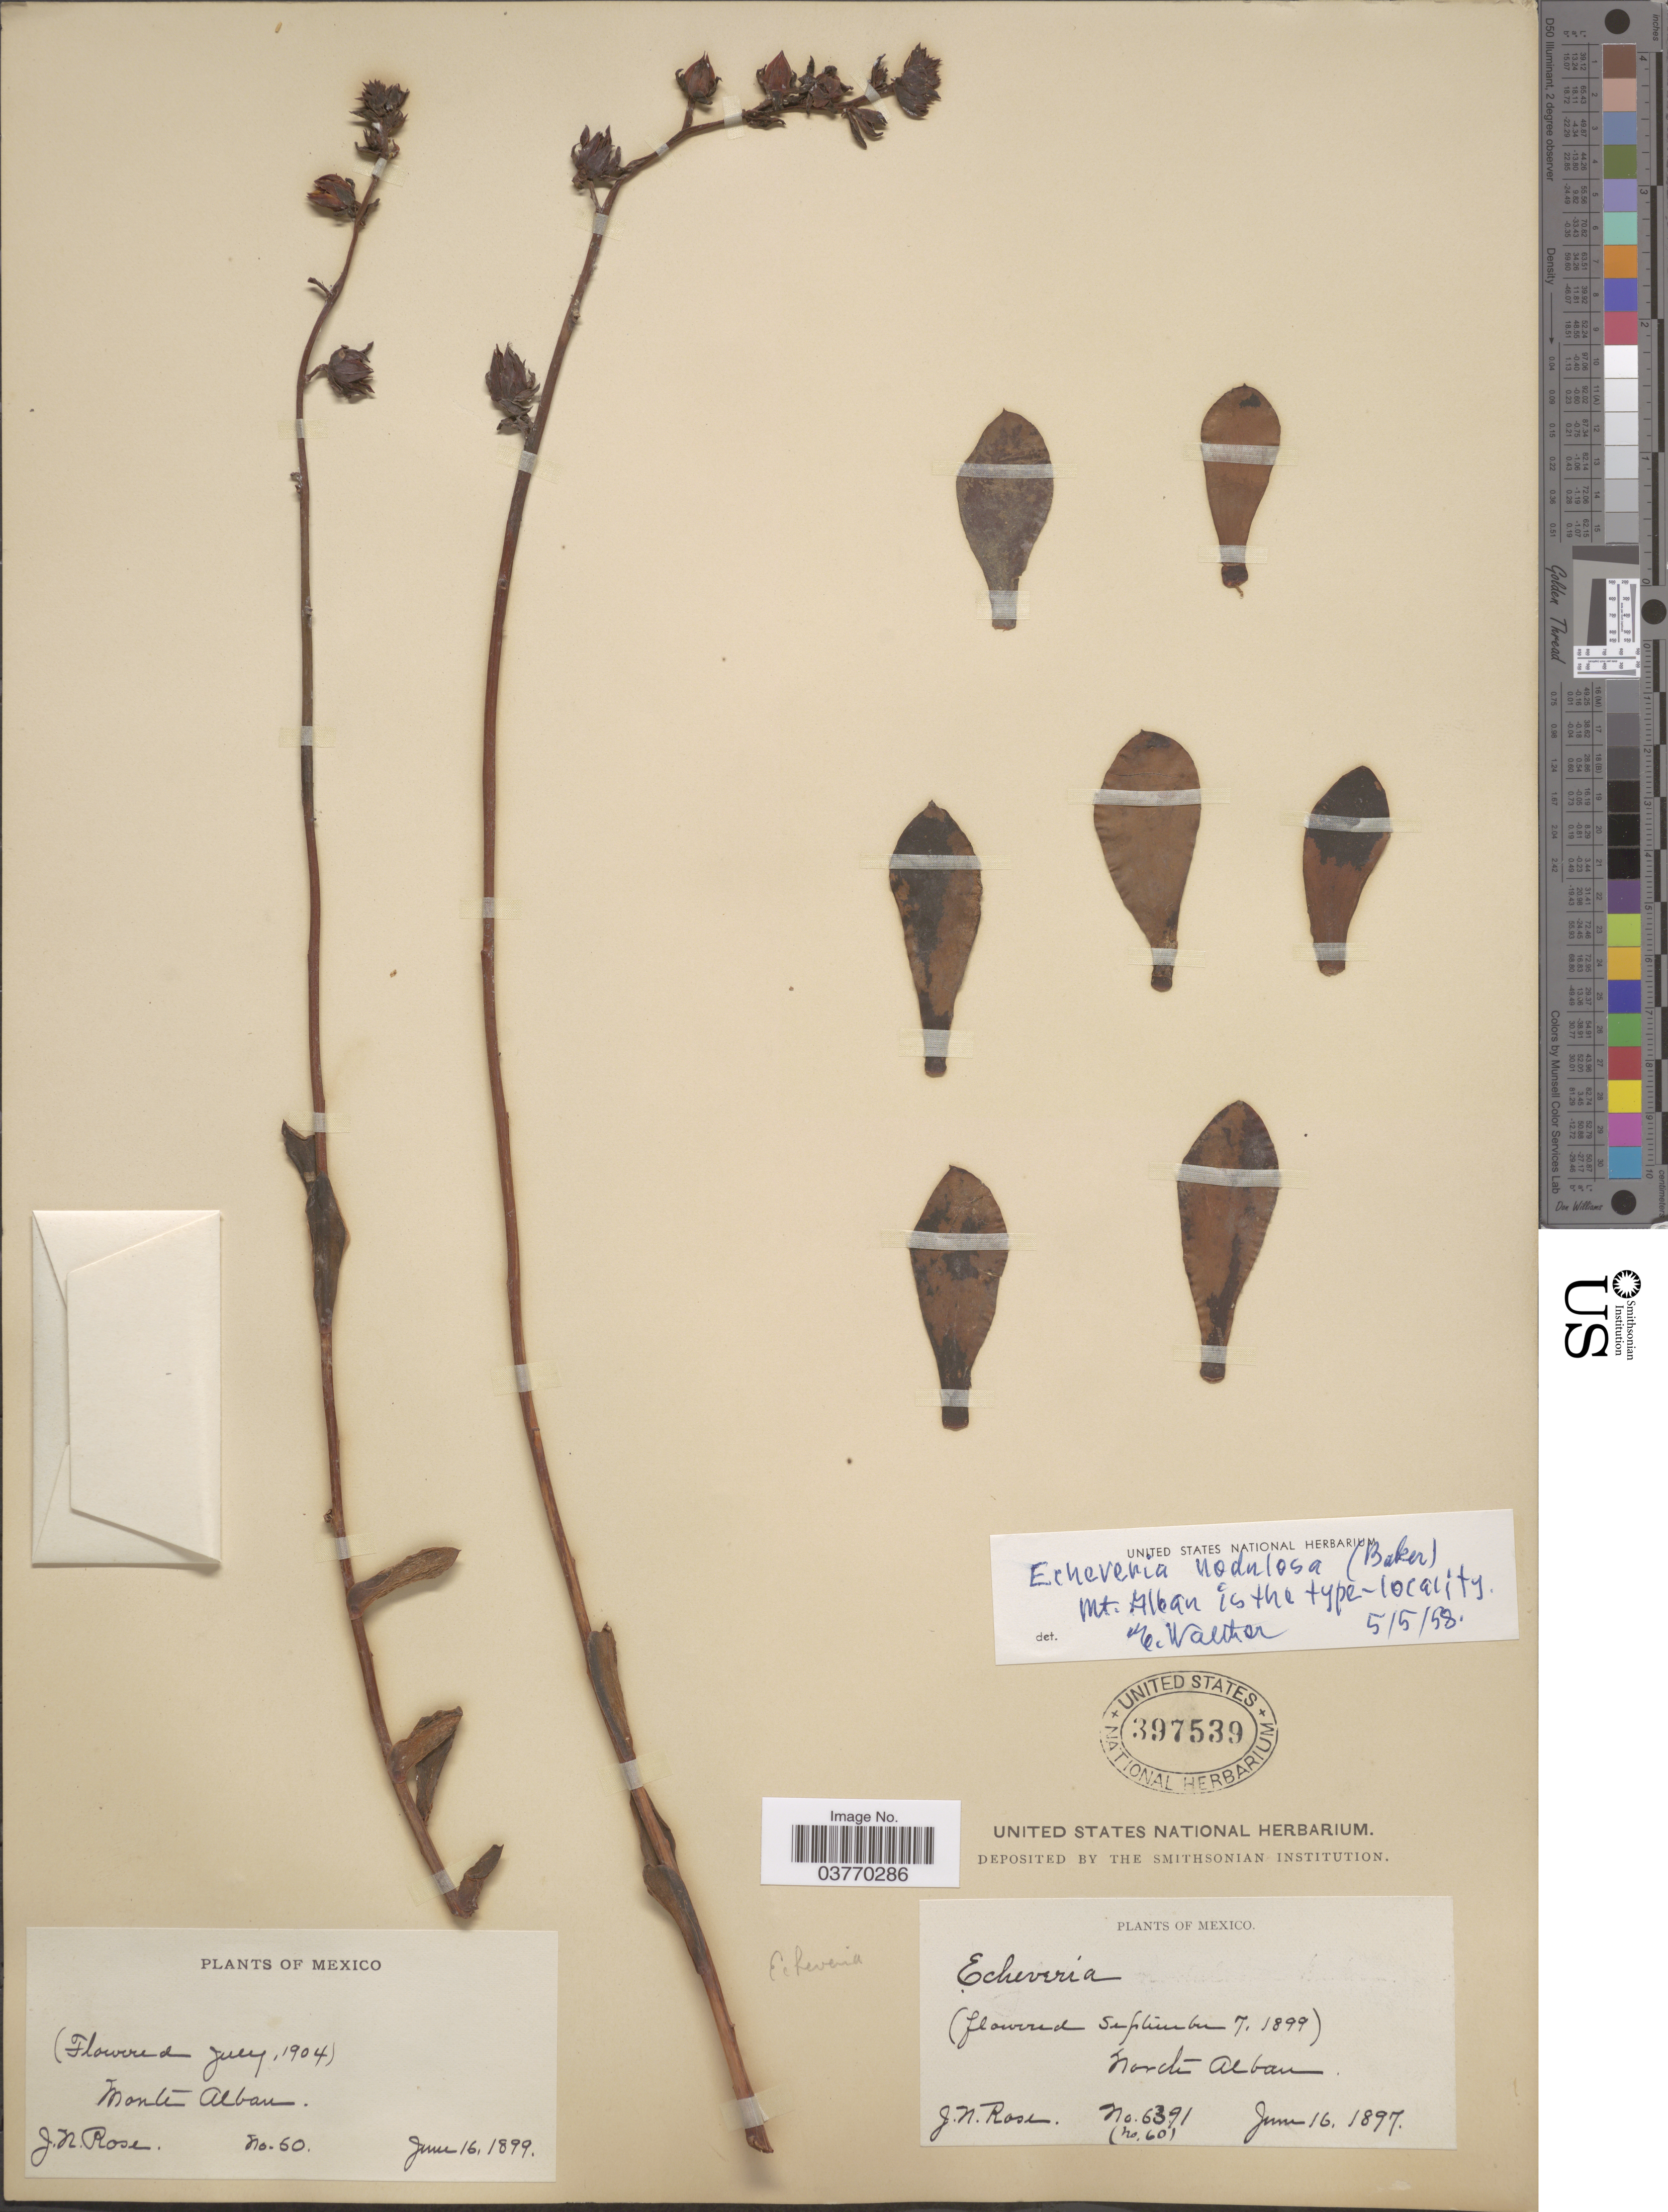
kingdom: Plantae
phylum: Tracheophyta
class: Magnoliopsida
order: Saxifragales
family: Crassulaceae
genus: Echeveria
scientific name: Echeveria nodulosa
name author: (Baker) Otto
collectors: J. N. Rose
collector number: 60/6391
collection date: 1897-06-16/1899-06-16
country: Mexico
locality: Monte Alban.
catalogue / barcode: US 397539